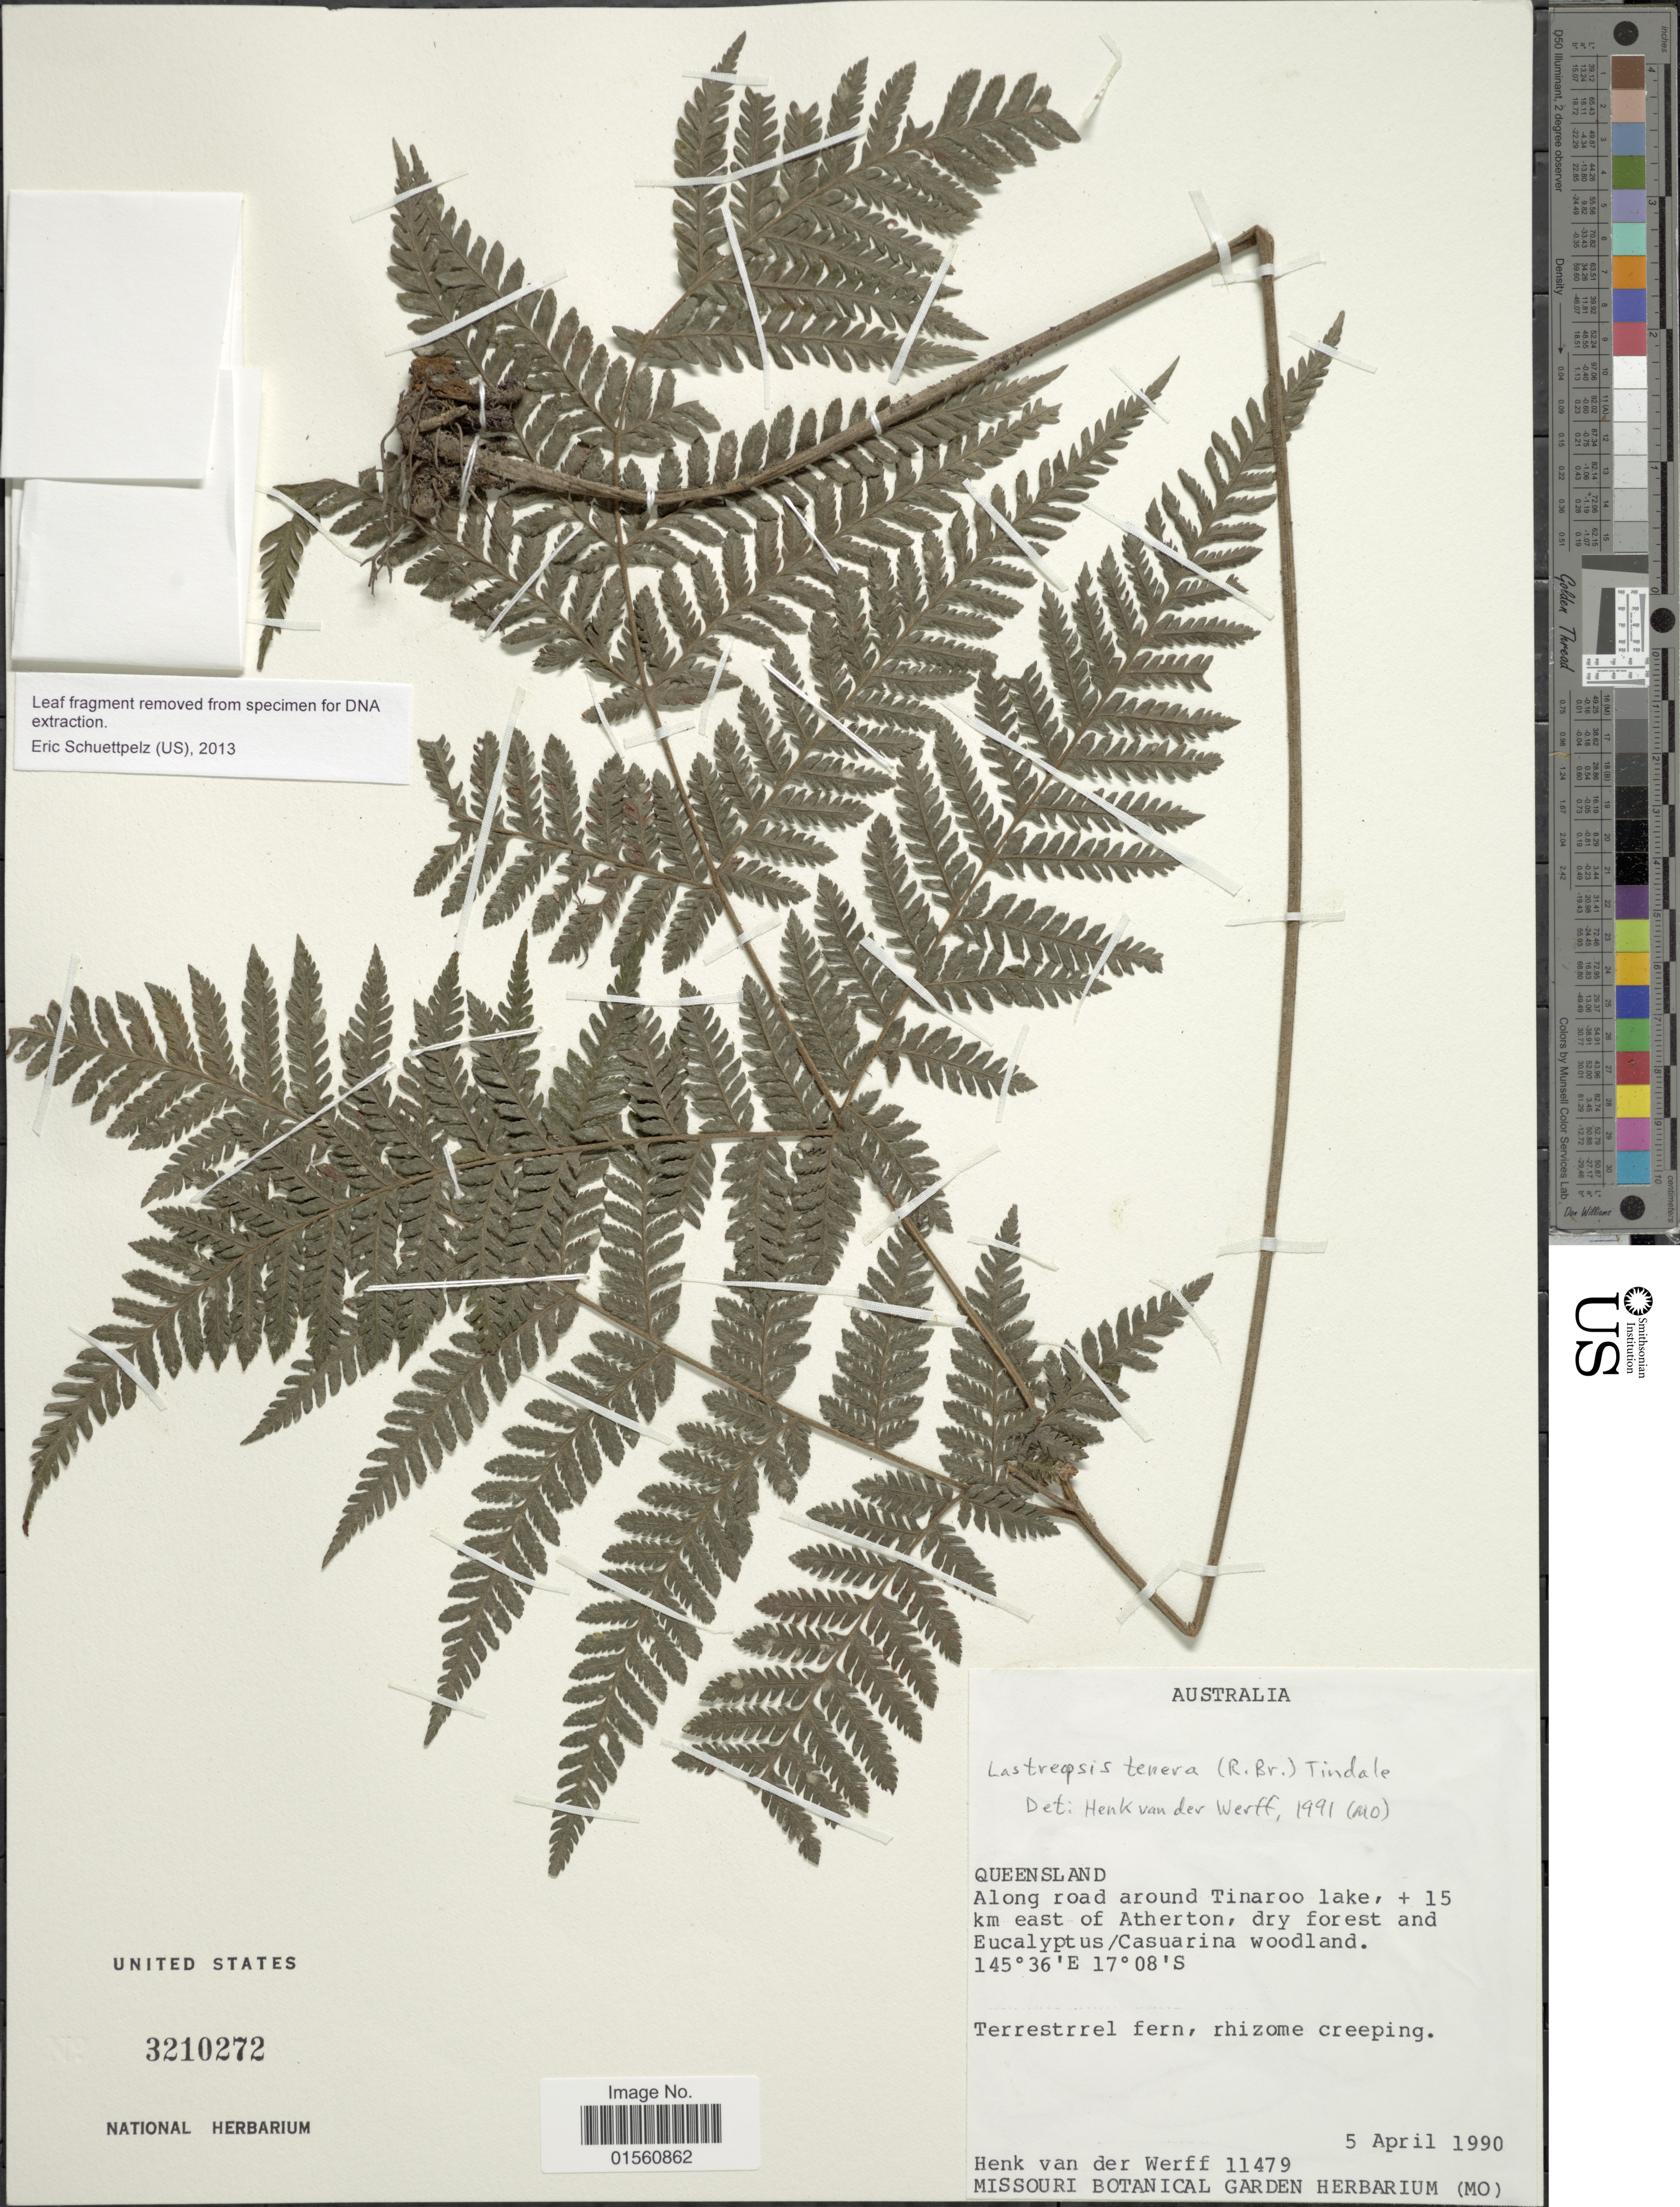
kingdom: Plantae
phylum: Tracheophyta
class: Polypodiopsida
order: Polypodiales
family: Dryopteridaceae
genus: Lastreopsis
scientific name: Lastreopsis tenera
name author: (R. Br.) Tindale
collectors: H. van der Werff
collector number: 11479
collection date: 1990-04-05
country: Australia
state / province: Queensland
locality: Along road around Tinaroo lake, +15 km east of Atherthon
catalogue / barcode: US 3210272